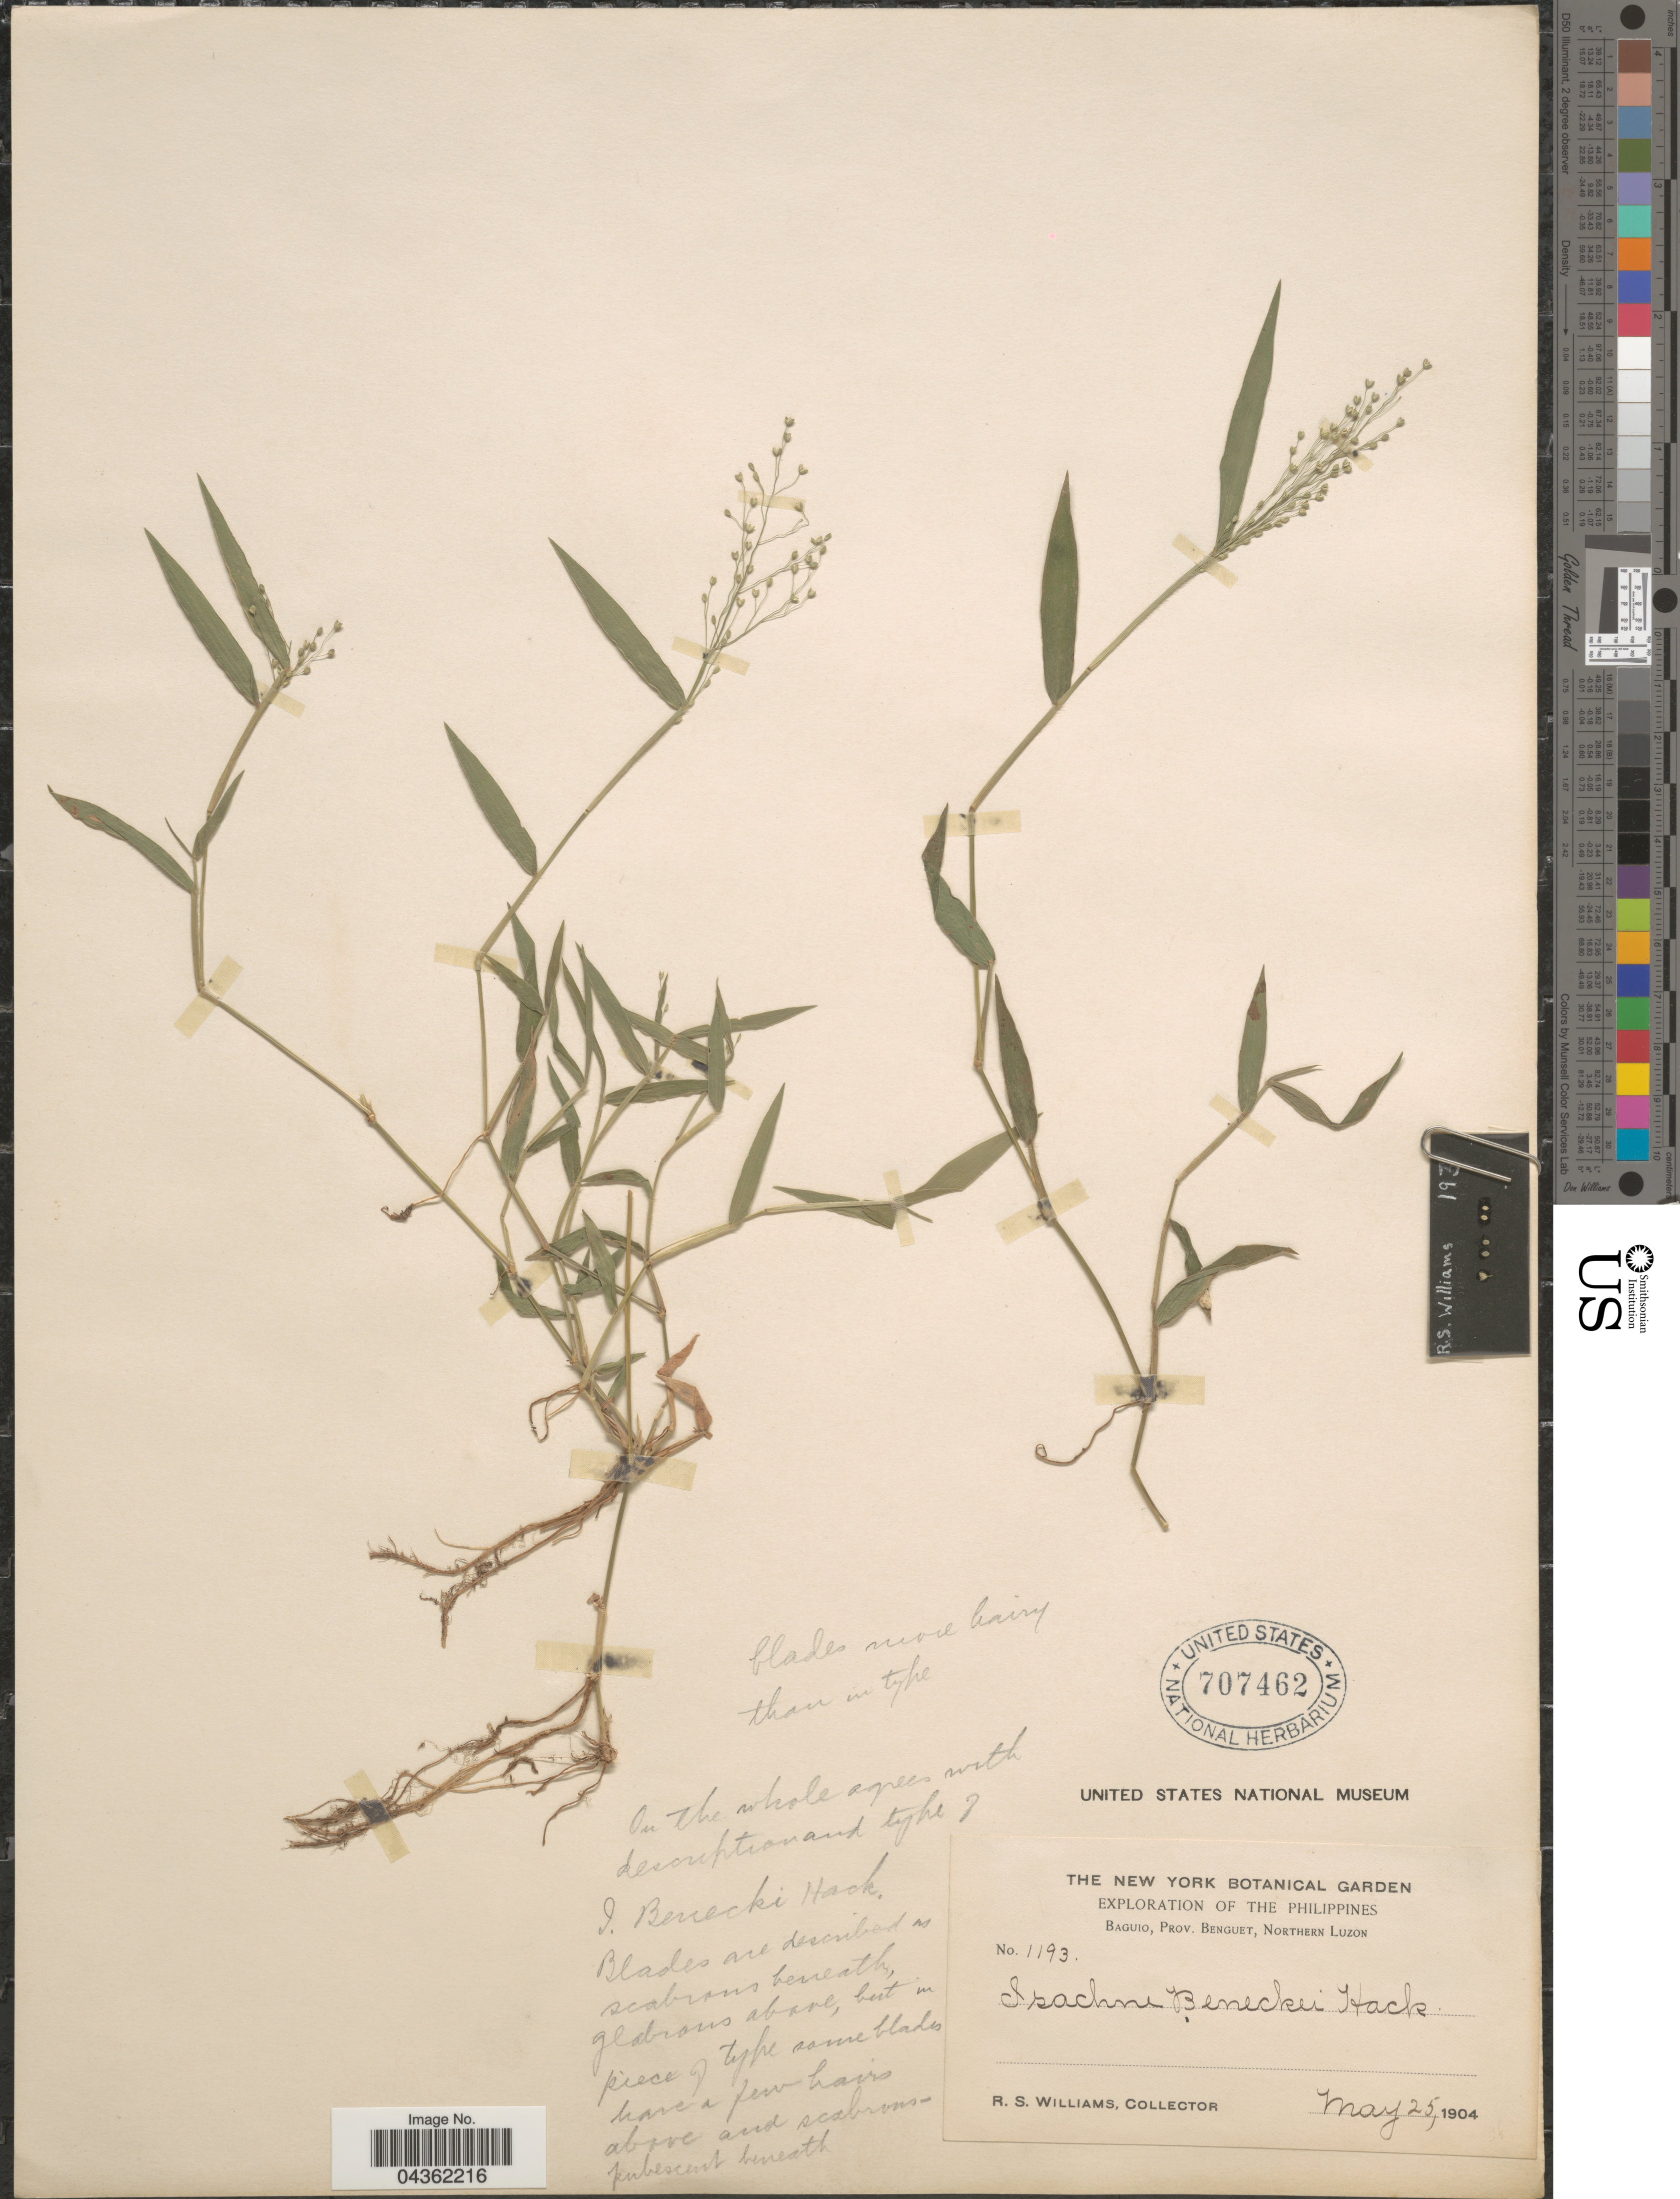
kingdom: Plantae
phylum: Tracheophyta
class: Liliopsida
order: Poales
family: Poaceae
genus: Isachne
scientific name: Isachne clarkei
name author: Hook. f.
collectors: R. S. Williams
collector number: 1193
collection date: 1904-05-25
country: Philippines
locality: Exploration of the Philippines. Baguio, Prov. Benguet, Northern Luzon.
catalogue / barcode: US 707462